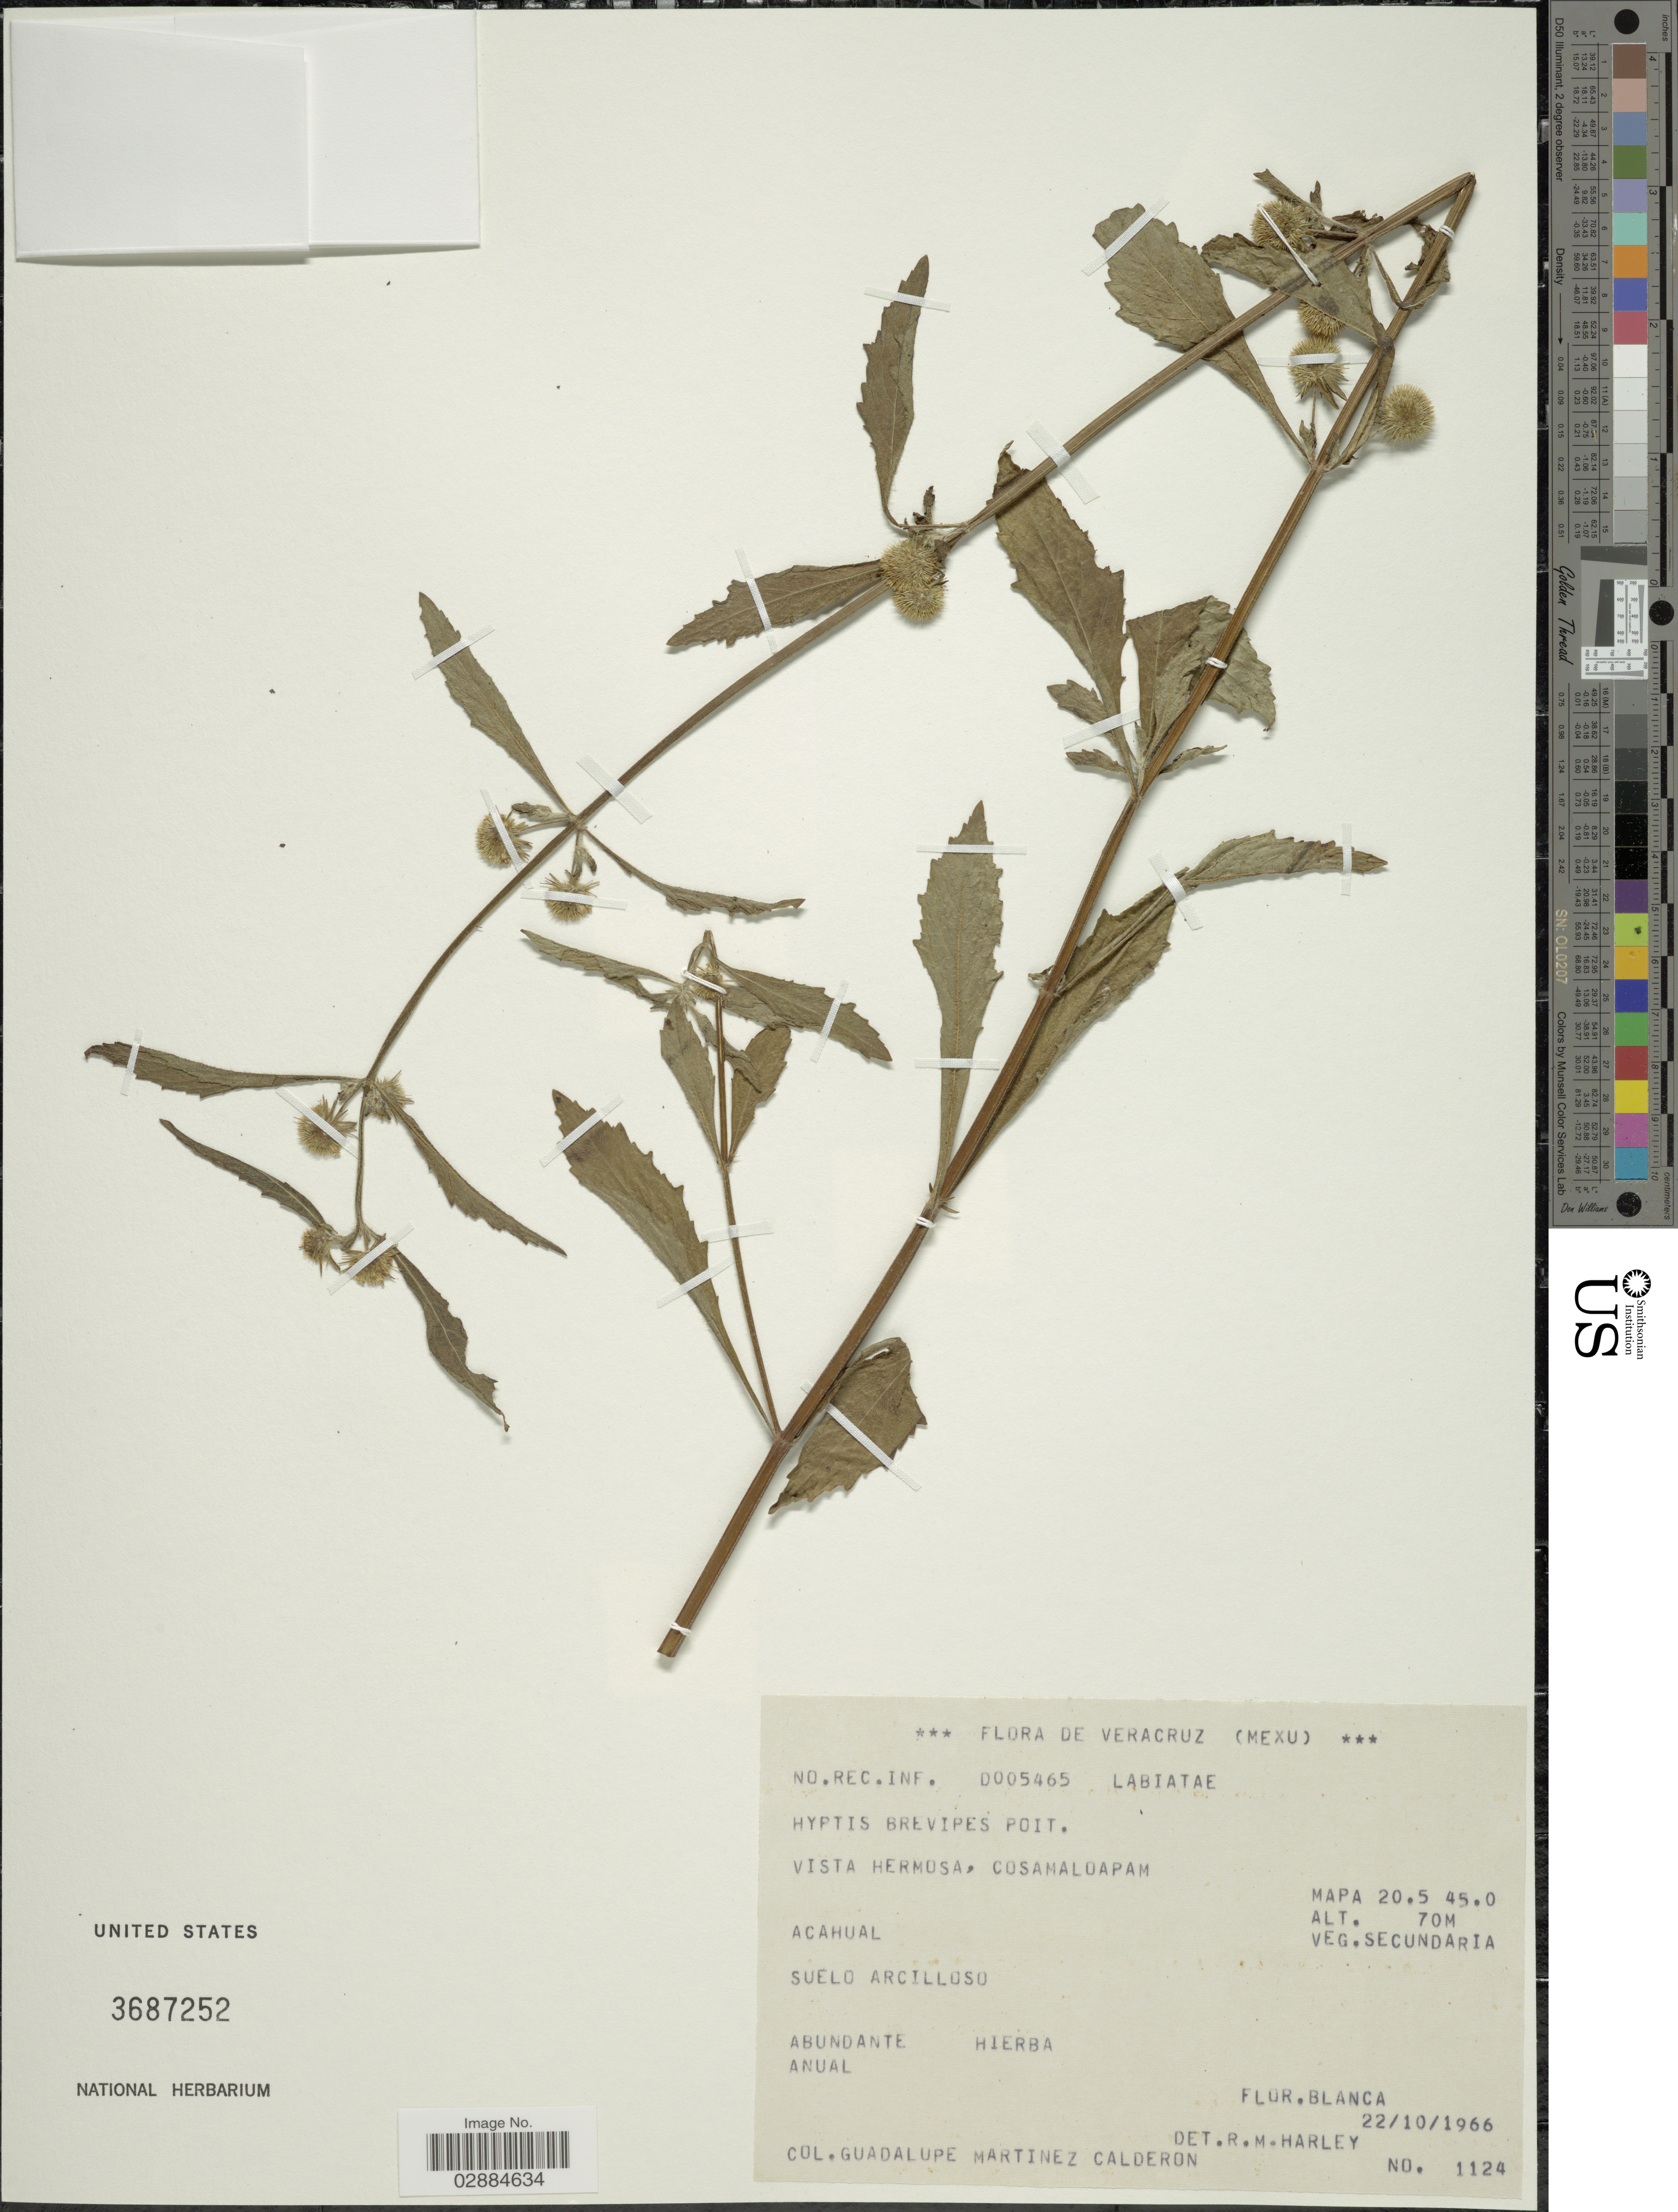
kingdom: Plantae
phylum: Tracheophyta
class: Magnoliopsida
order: Lamiales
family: Lamiaceae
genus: Hyptis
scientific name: Hyptis brevipes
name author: Poit.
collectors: G. Martinez-C.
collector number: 1124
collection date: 1966-10-22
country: Mexico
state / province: Veracruz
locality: Veracruz, Vista Hermosa, Cosamaloapam, Acahual, Suelo Arcilloso.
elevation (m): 70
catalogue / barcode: US 3687252